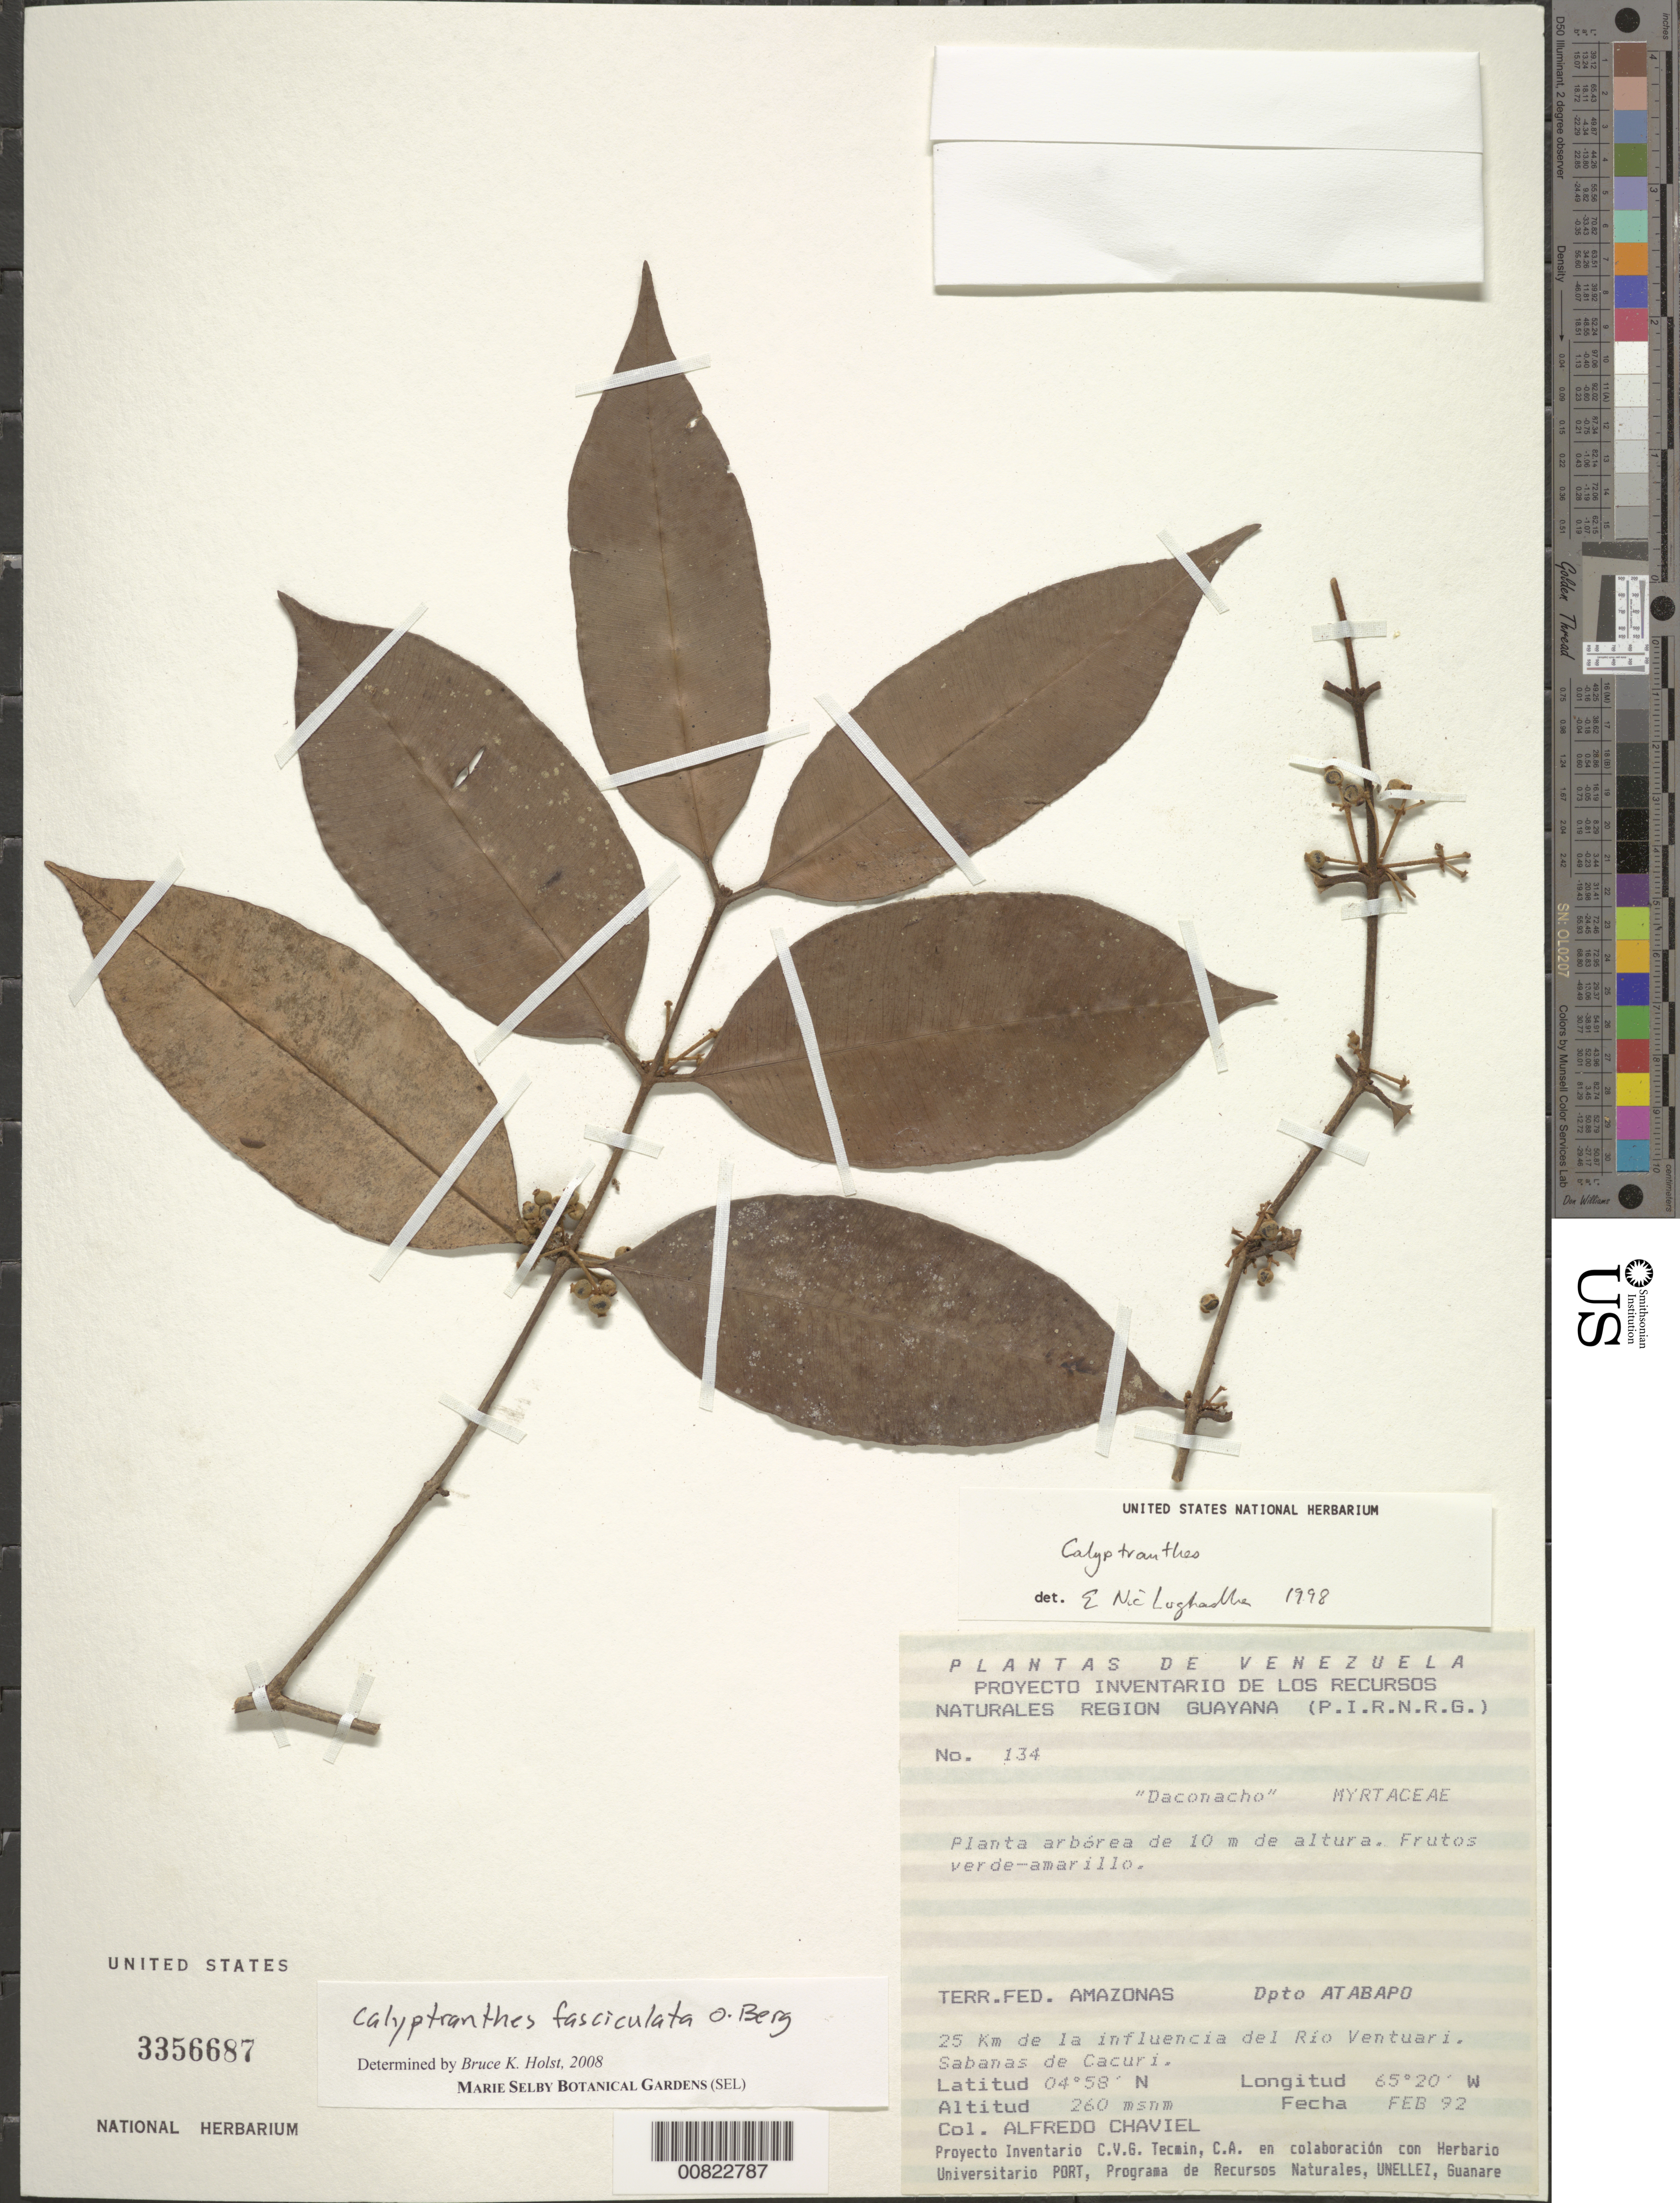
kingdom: Plantae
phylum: Tracheophyta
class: Magnoliopsida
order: Myrtales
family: Myrtaceae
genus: Myrcia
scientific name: Myrcia fasciculata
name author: (O. Berg) K. Campbell & K. Samra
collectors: A. Chaviel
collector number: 134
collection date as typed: Feb-92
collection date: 1992-02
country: Venezuela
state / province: Amazonas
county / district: Atabapo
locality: Sabanas de Cacuri, 25 km de la influencia del Río Ventuari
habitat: Sabanas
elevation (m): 260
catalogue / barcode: US 3356687